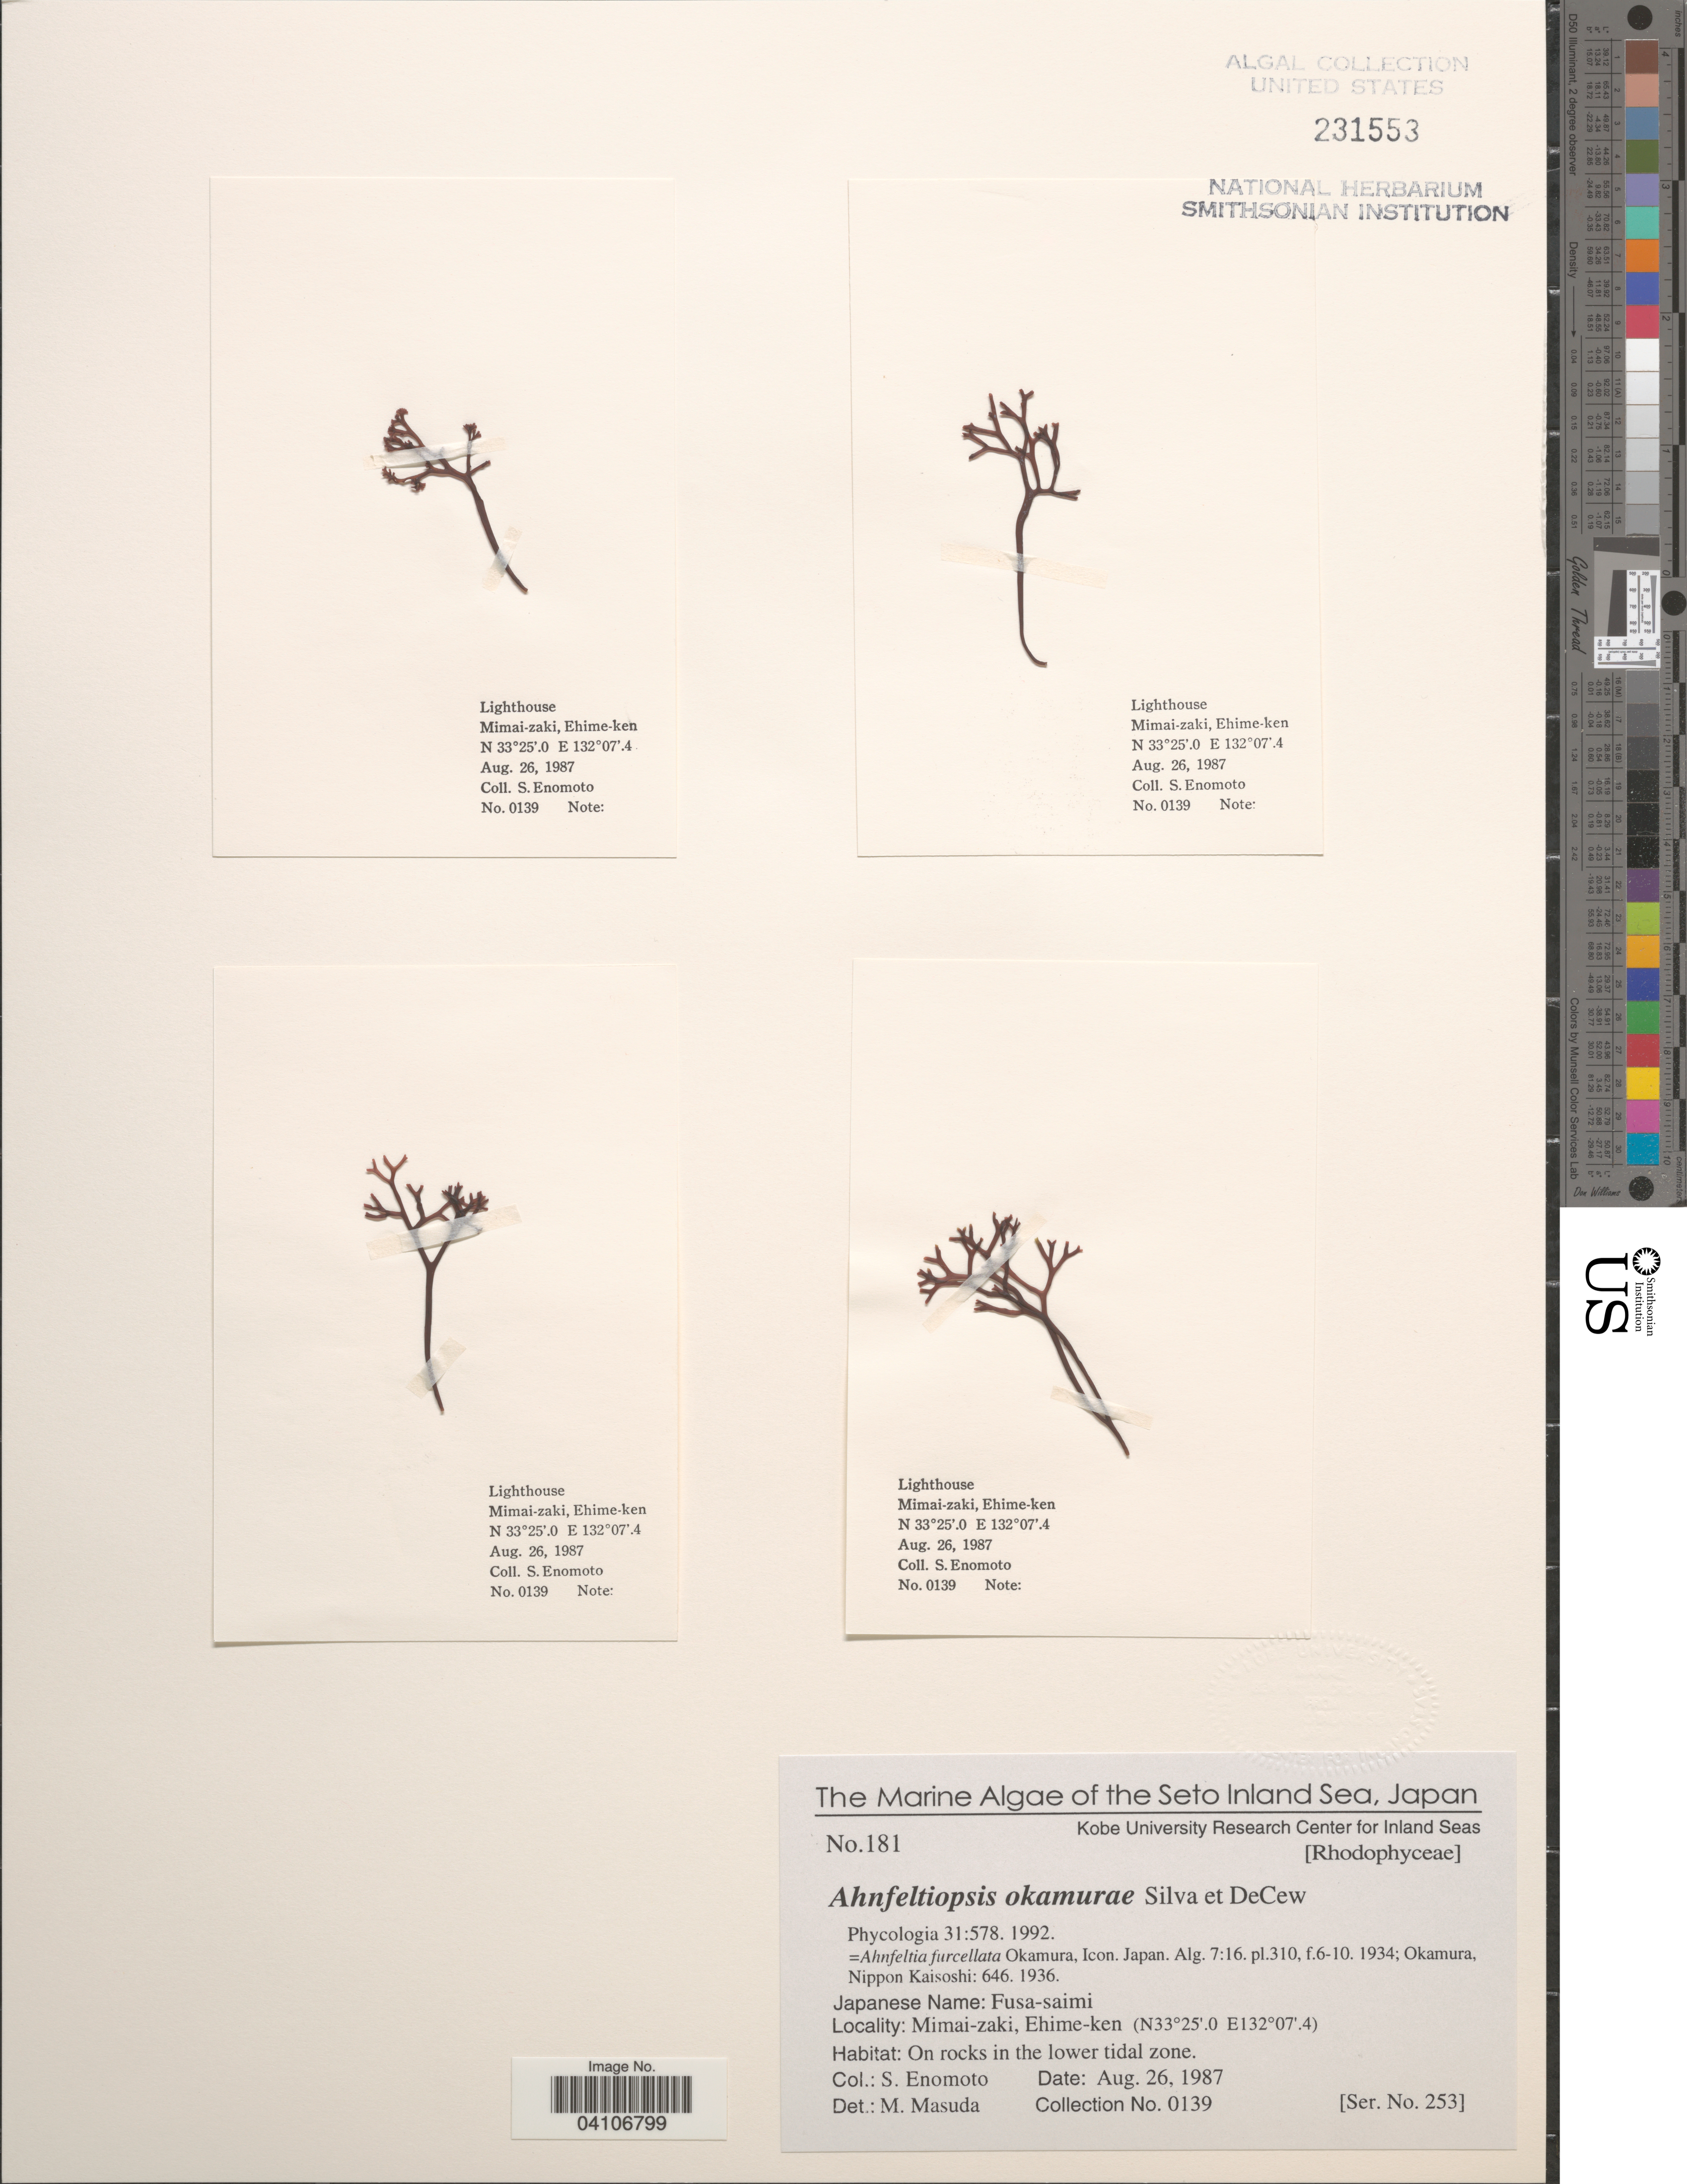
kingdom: Plantae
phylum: Rhodophyta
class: Florideophyceae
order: Gigartinales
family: Phyllophoraceae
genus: Ahnfeltiopsis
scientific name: Ahnfeltiopsis okamurae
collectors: S. Enomoto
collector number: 0139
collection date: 1987-08-26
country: Japan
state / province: Ehime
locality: The Seto Inland Sea. Mimai-zaki, Ehime-ken. On rocks in the lower tidal zone.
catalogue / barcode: US 231553